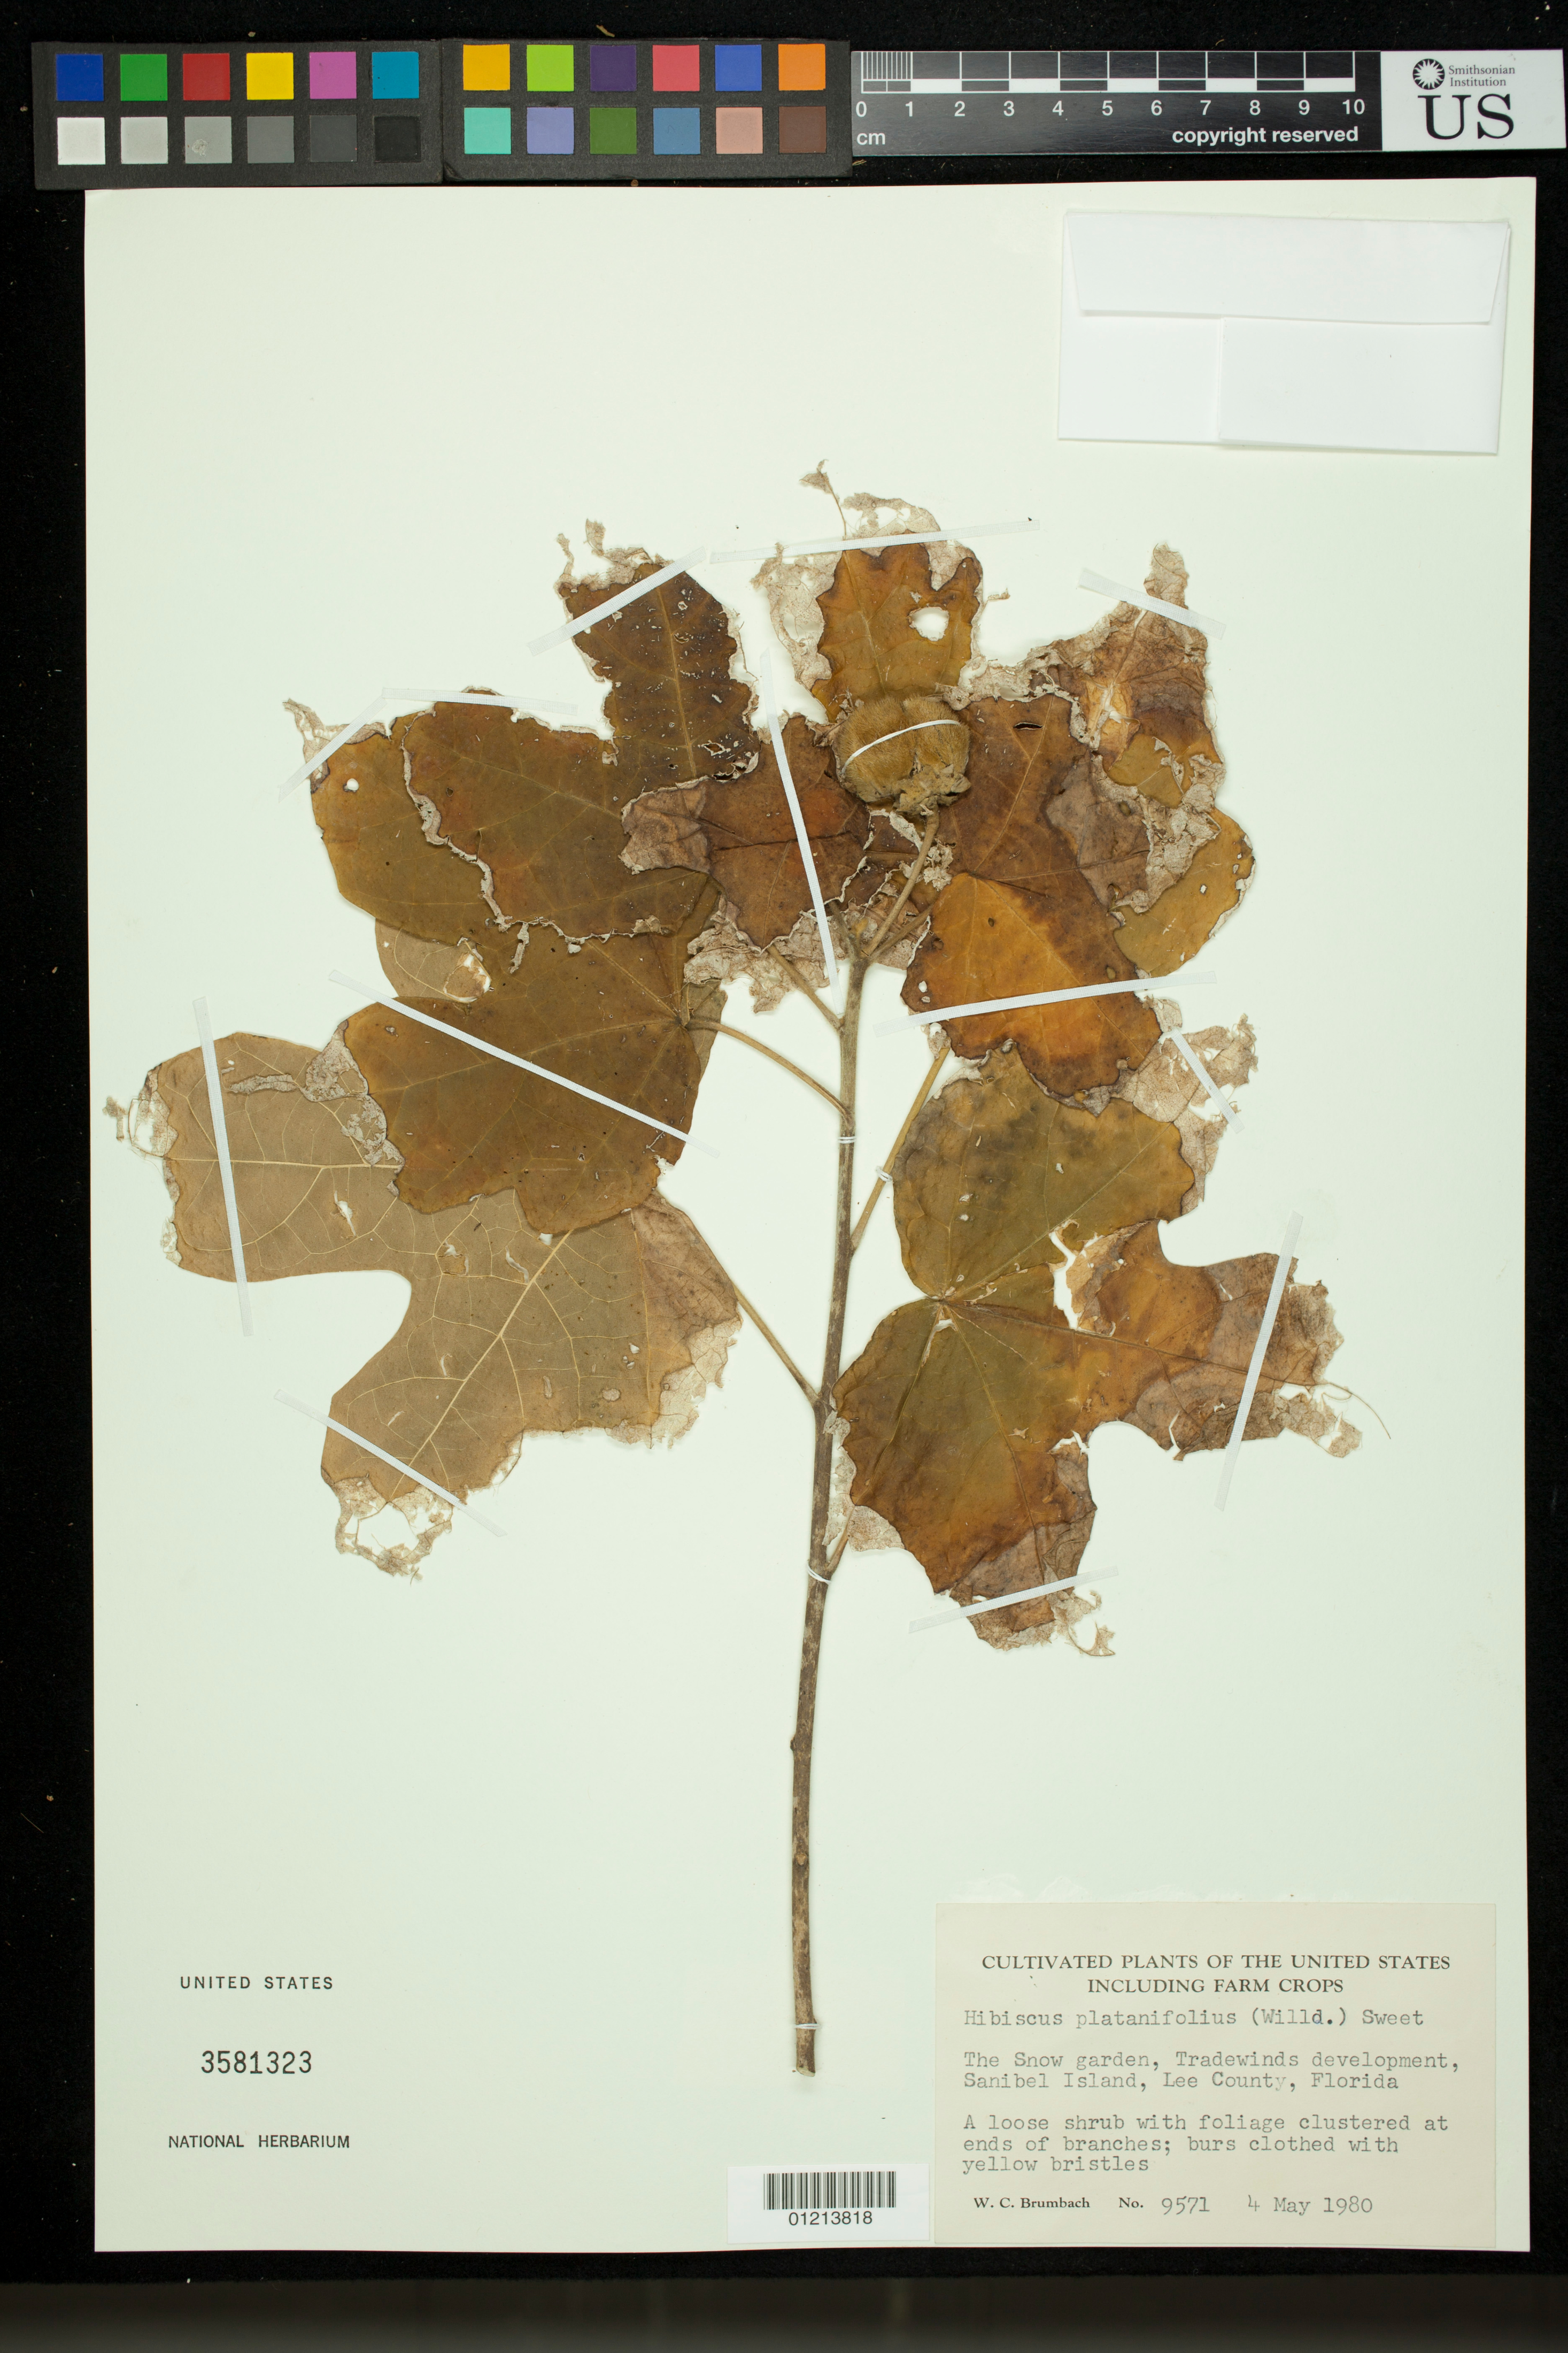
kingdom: Plantae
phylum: Tracheophyta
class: Magnoliopsida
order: Malvales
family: Malvaceae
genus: Hibiscus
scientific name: Hibiscus platanifolius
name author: (Willd.) Sweet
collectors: W. C. Brumbach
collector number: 9571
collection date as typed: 05 Apr 1980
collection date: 1980-04-05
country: United States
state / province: Florida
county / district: Lee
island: Sanibel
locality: Cultivated plants of the United States including Farm Crops. The Snow garden, Tradewinds development, Sanibel Island, Lee County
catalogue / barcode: US 3581323